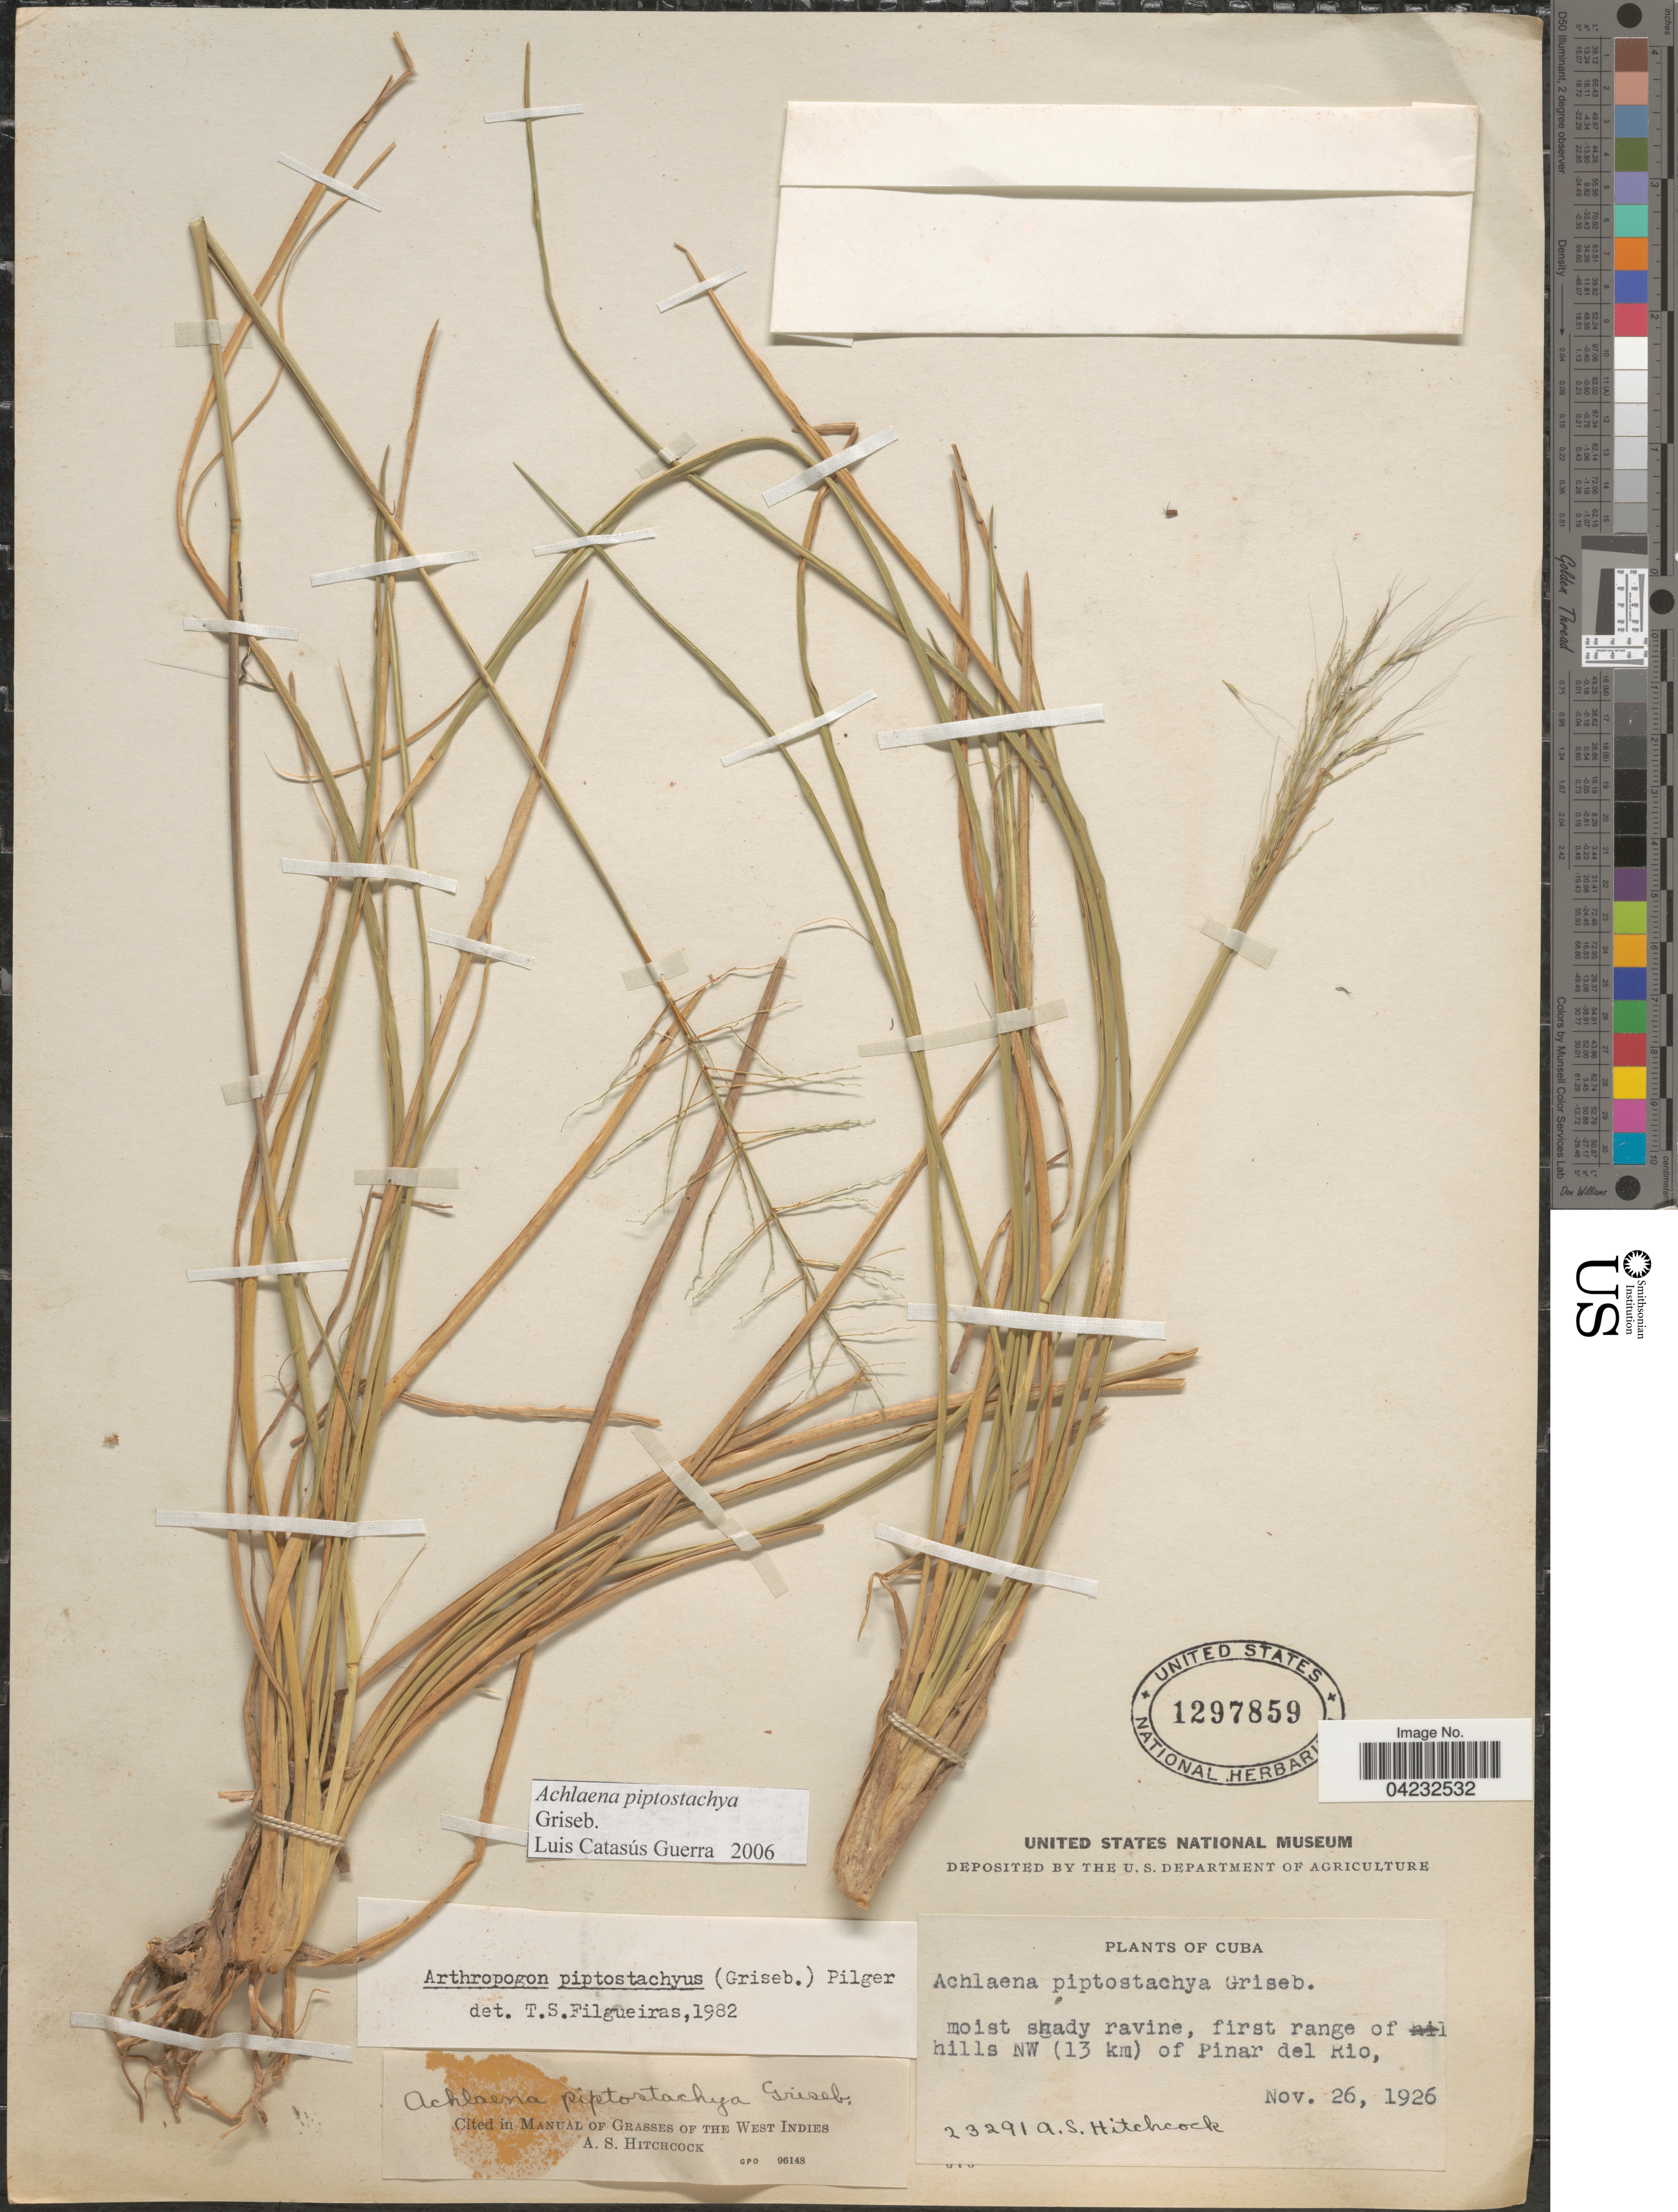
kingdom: Plantae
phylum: Tracheophyta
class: Liliopsida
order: Poales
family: Poaceae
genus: Achlaena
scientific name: Achlaena piptostachya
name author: Griseb.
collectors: A. S. Hitchcock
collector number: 23291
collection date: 1926-11-26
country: Cuba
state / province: Pinar del Río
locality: Moist shady ravine, first range of hills NW (13 km) of Pinar del Rio.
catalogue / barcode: US 1297859